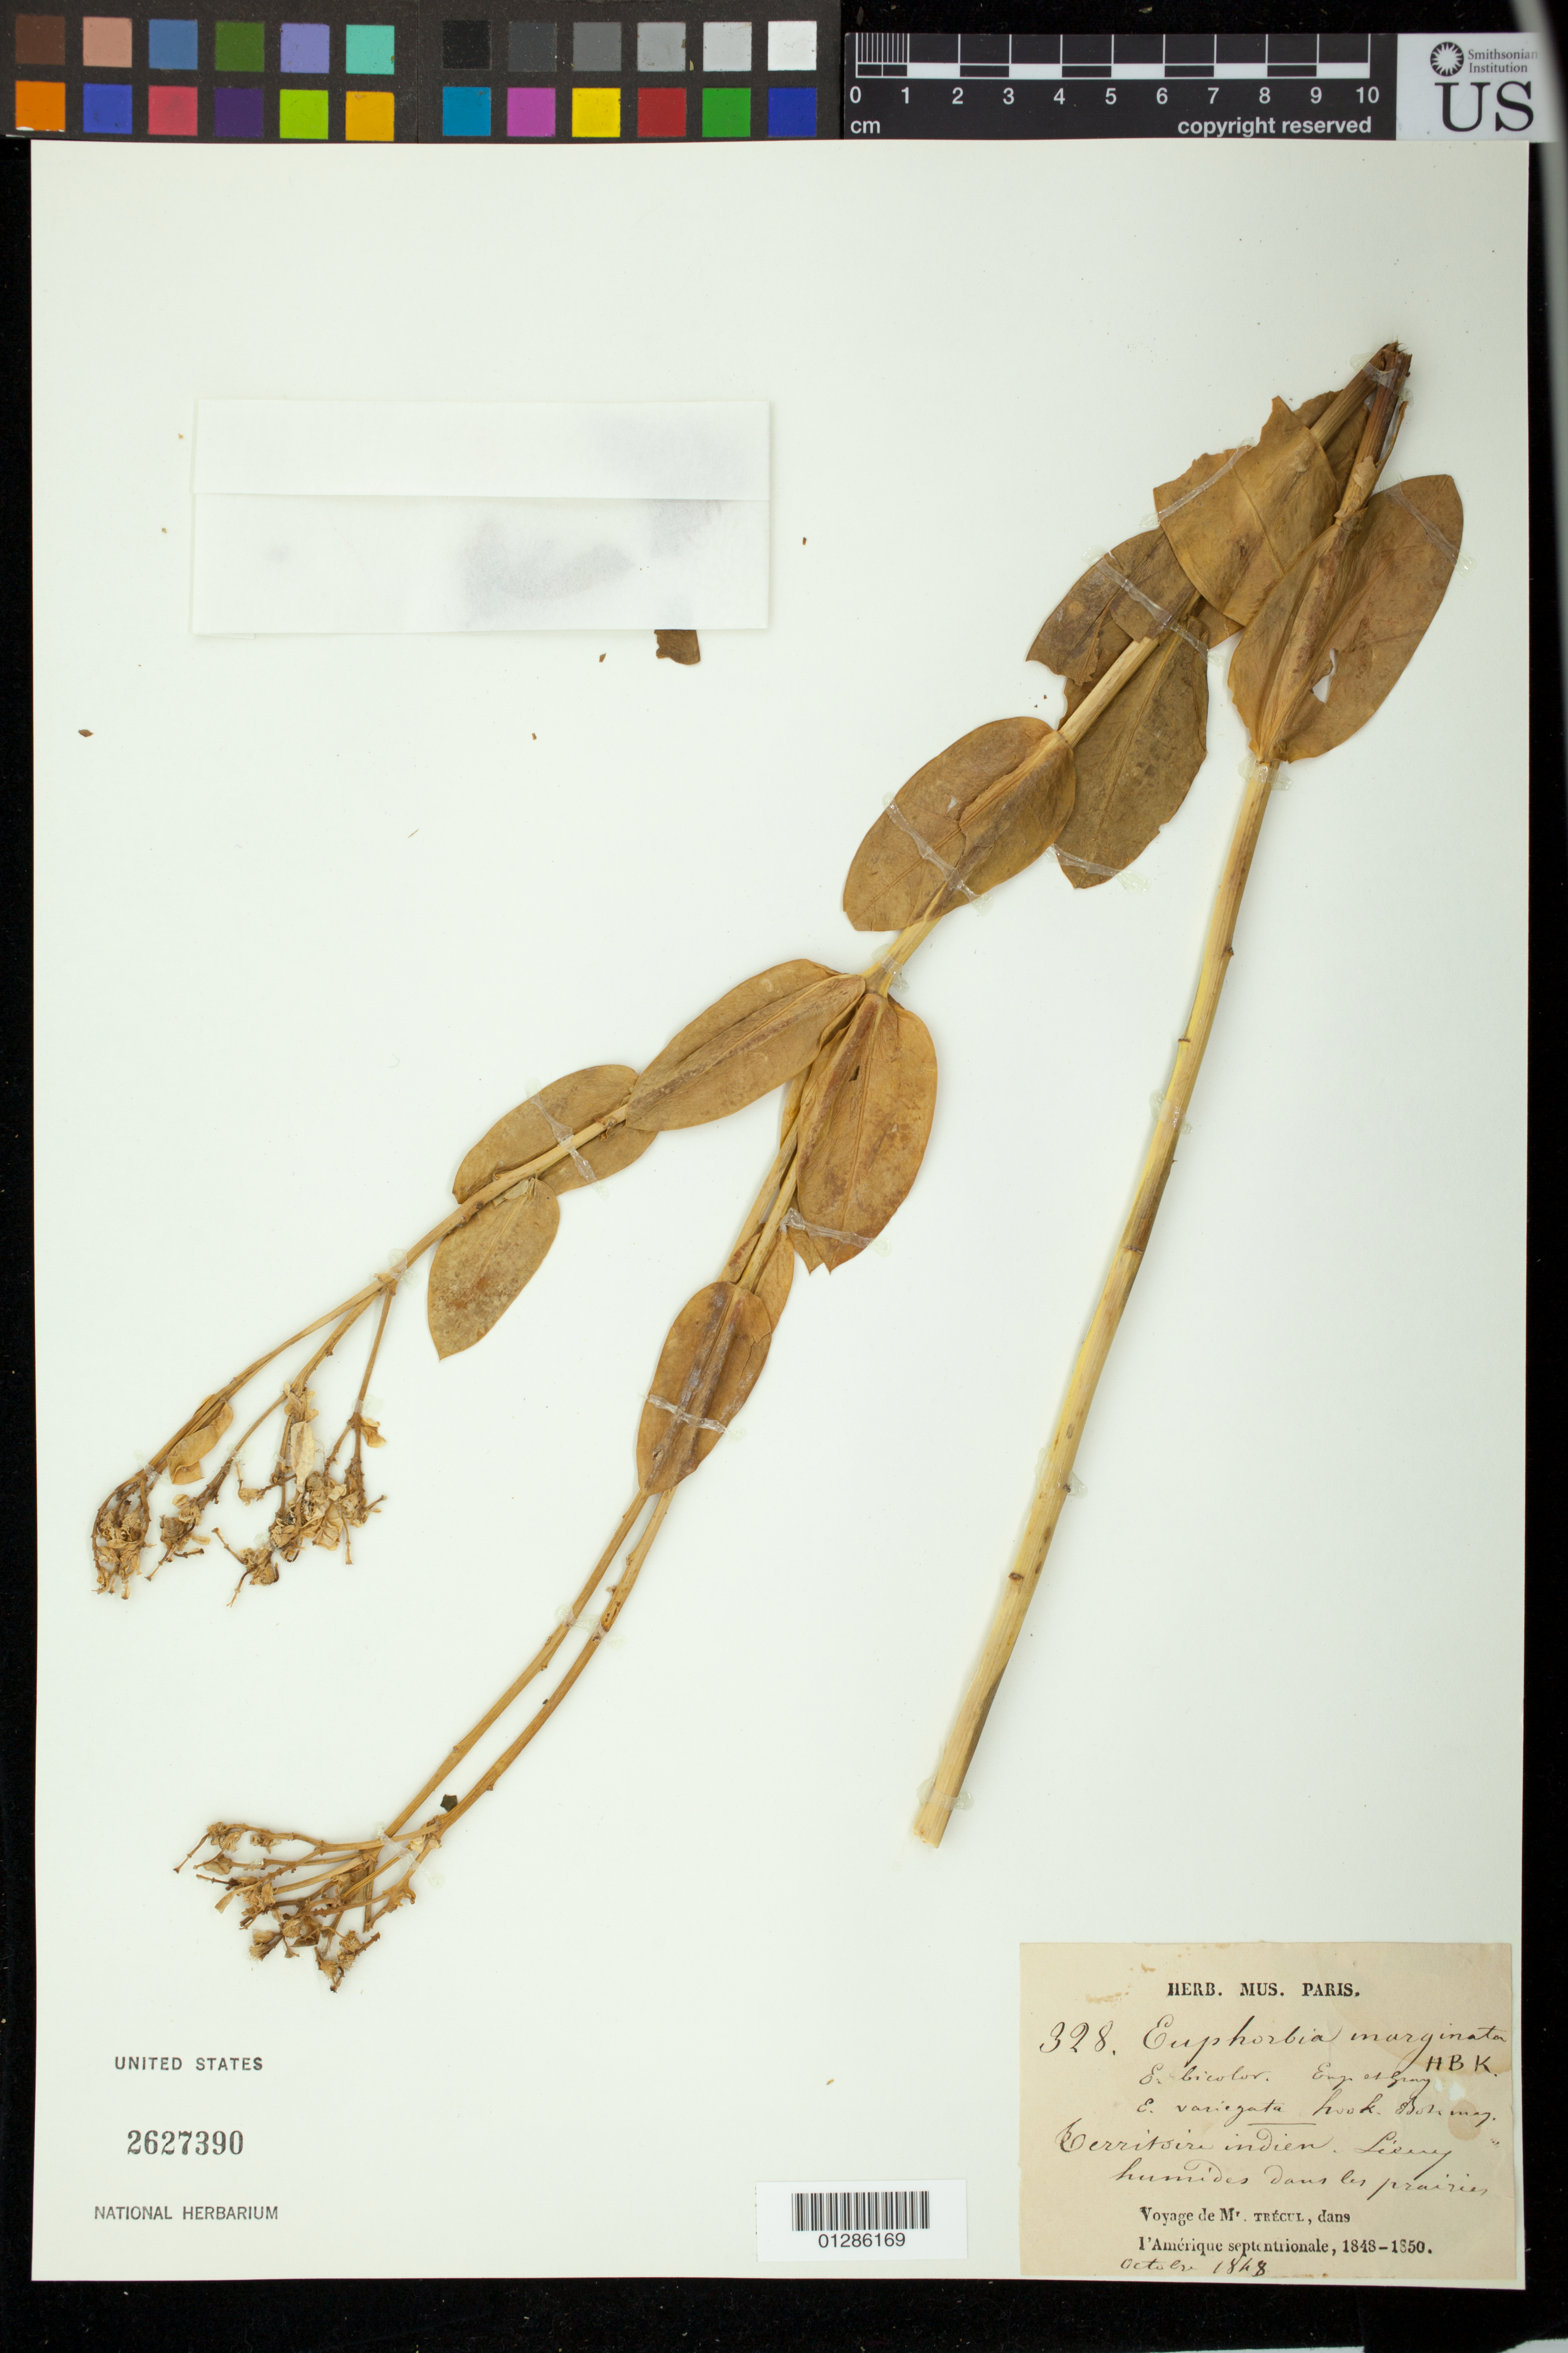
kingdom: Plantae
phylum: Tracheophyta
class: Magnoliopsida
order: Malpighiales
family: Euphorbiaceae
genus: Euphorbia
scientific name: Euphorbia marginata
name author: Pursh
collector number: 328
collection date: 1848-10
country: United States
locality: Territoire indien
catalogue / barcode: US 2627390